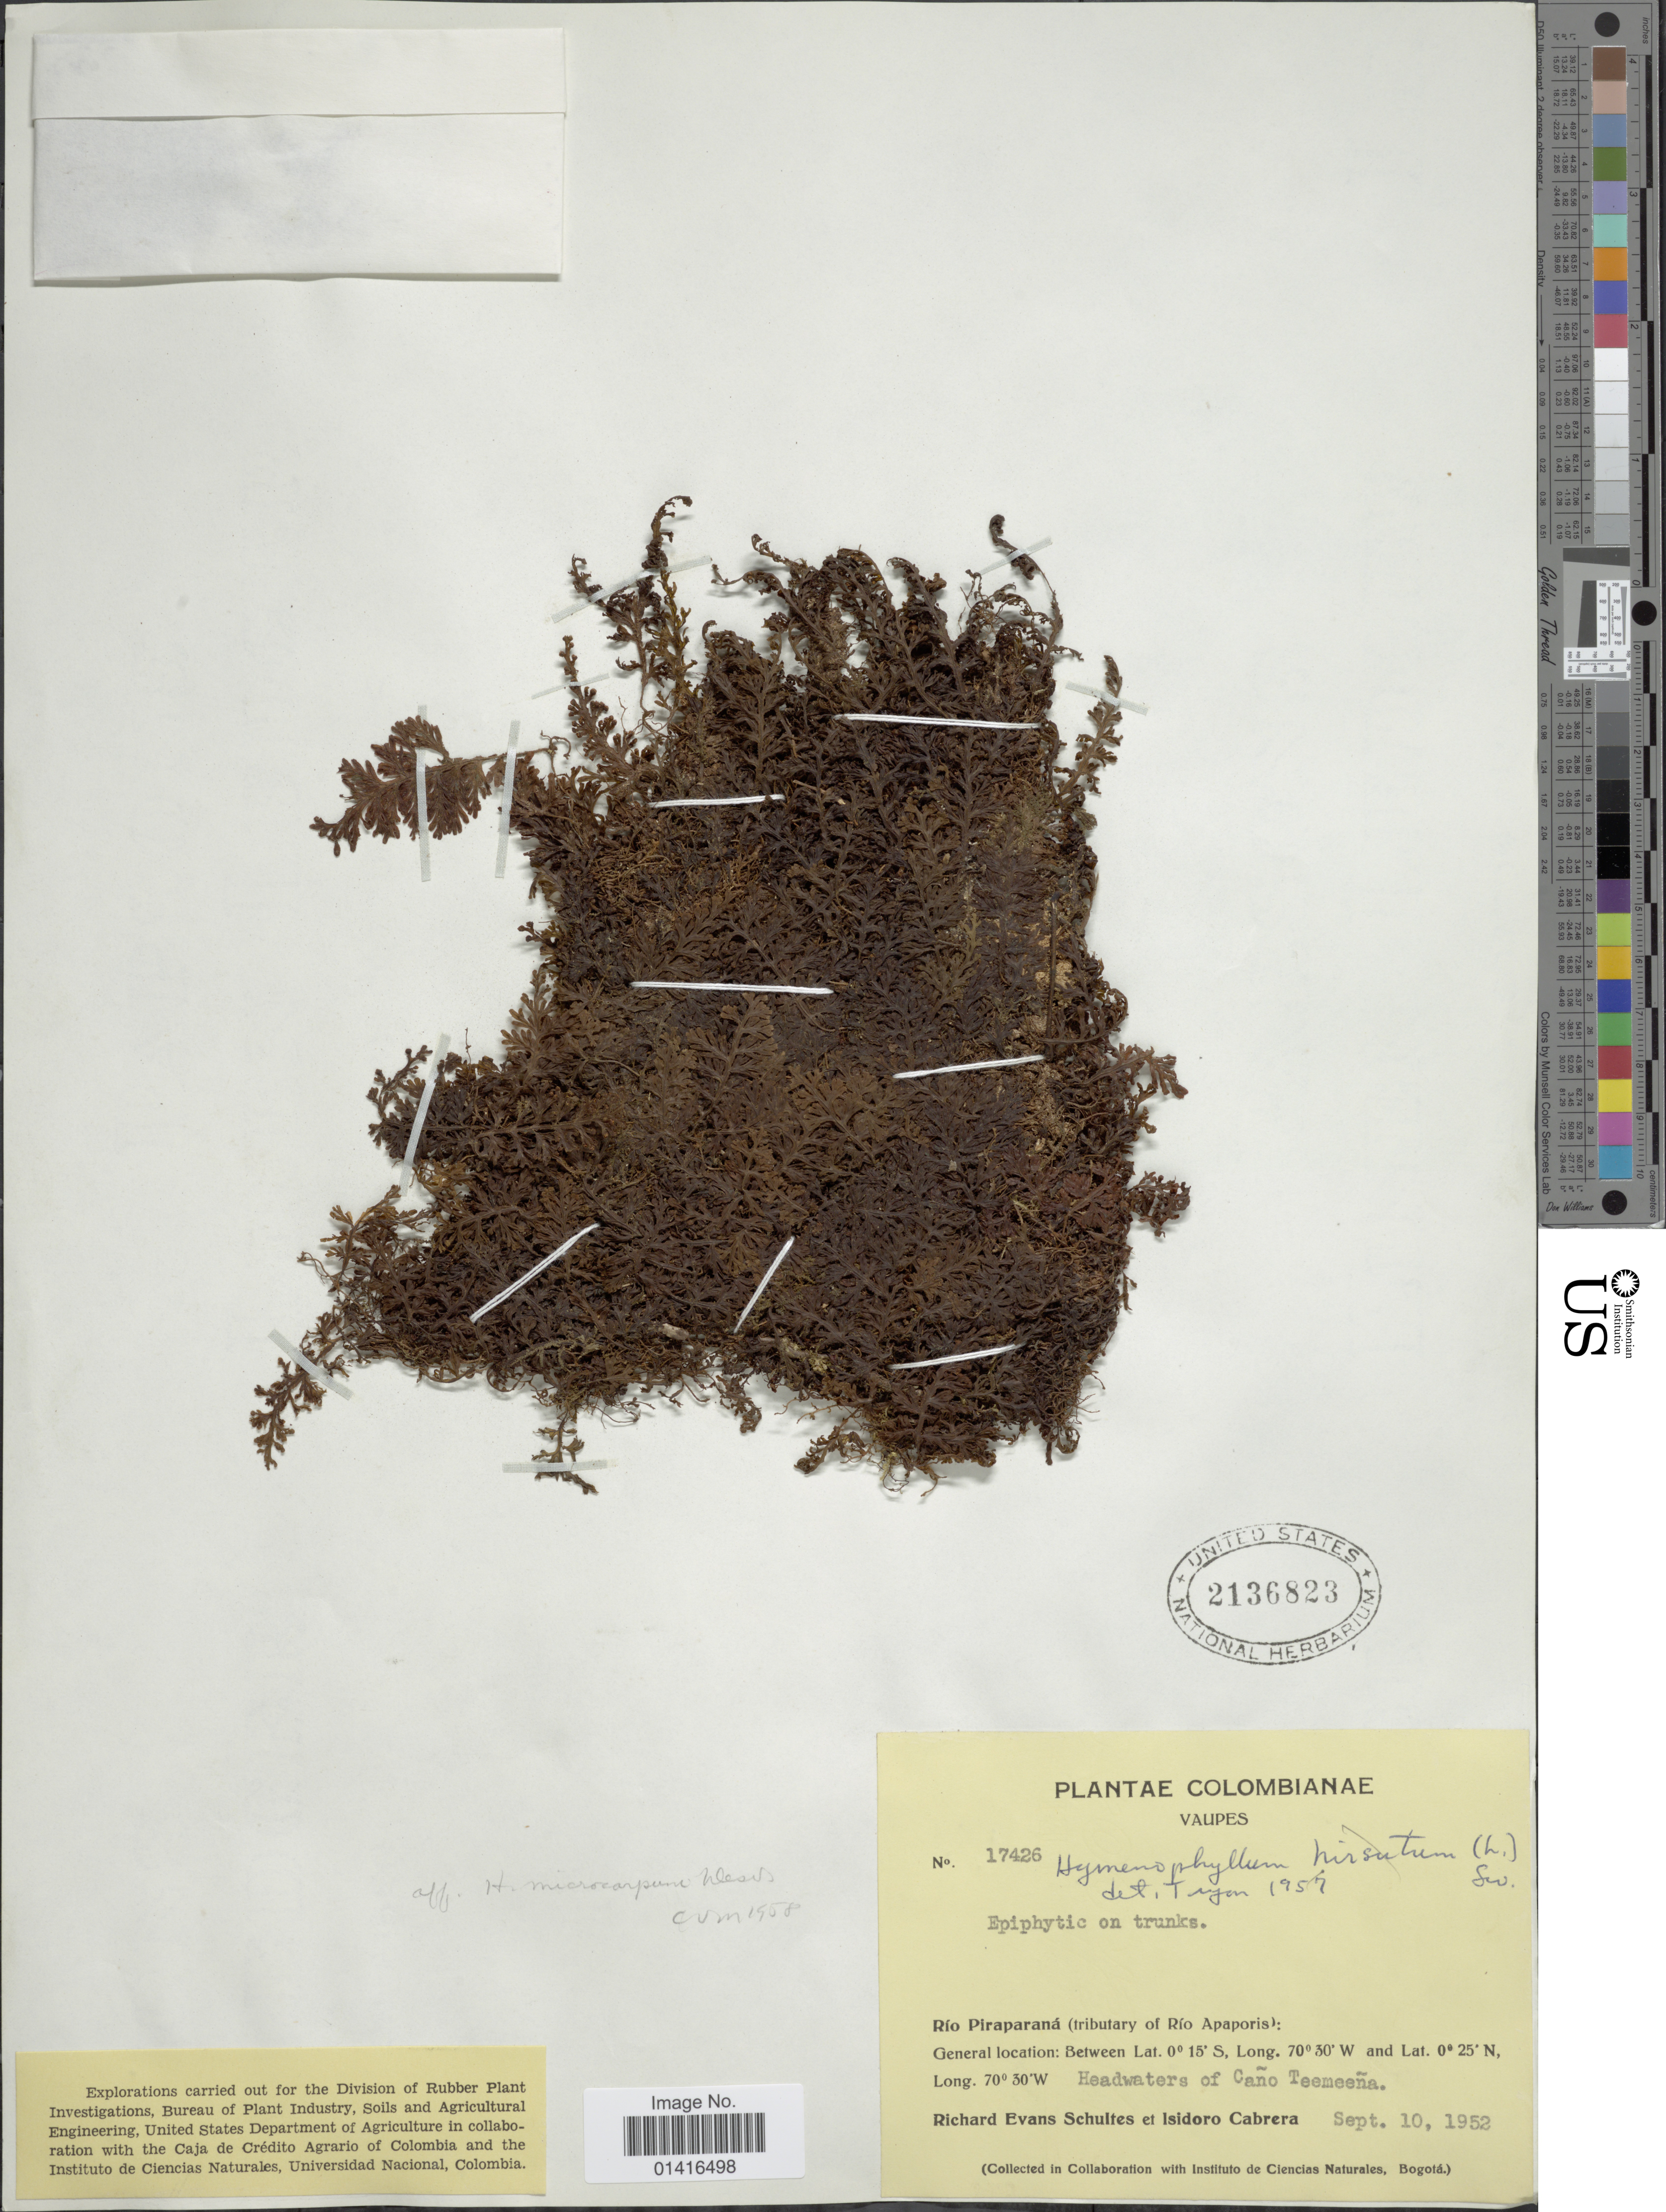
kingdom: Plantae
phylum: Tracheophyta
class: Polypodiopsida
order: Hymenophyllales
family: Hymenophyllaceae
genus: Hymenophyllum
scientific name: Hymenophyllum microcarpum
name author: (Desv.) Lellinger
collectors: R. E. Schultes & I. Cabrera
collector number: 17426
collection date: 1952-09-10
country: Colombia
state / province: Vaupés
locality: Río Piraparaná (tributary of Río Apaporis).Headwaters of Caño Teemeeña.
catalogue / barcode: US 2136823